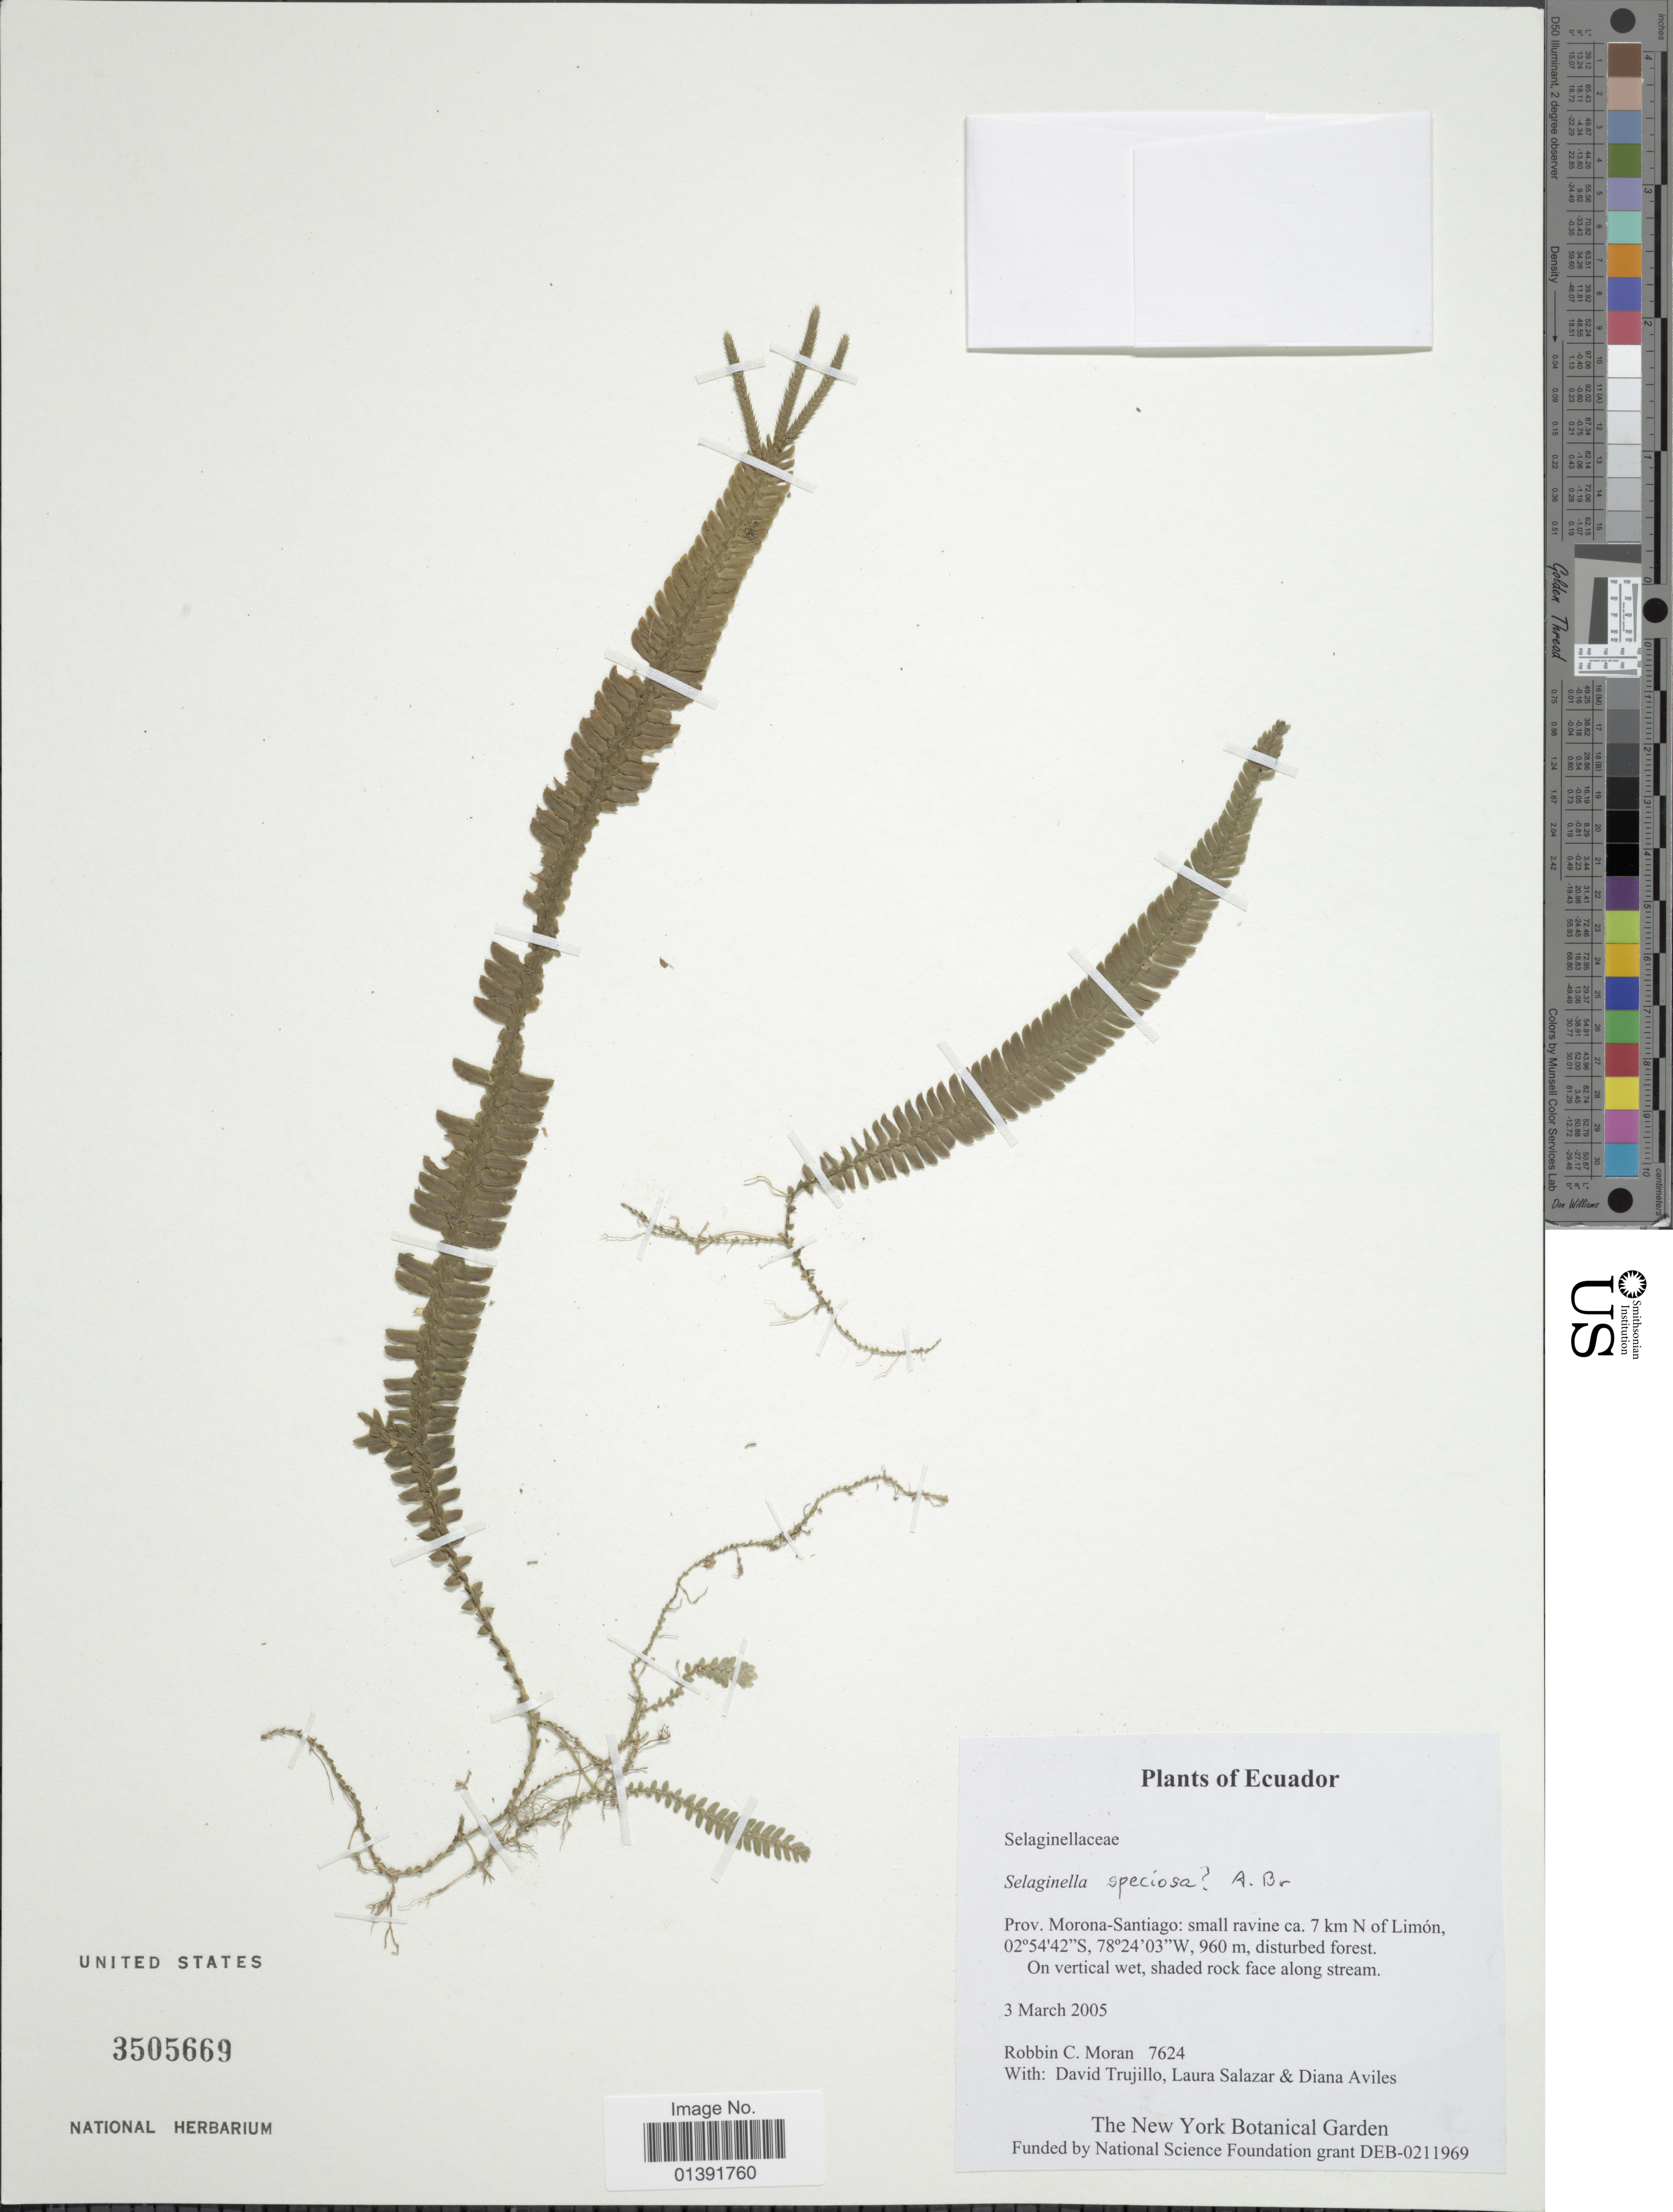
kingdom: Plantae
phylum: Tracheophyta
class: Lycopodiopsida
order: Selaginellales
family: Selaginellaceae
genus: Selaginella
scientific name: Selaginella speciosa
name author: A. Braun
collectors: R. C. Moran, D. Trujillo, L. Salazar & D. Aviles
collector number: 7624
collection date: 2005-03-03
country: Ecuador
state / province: Morona-Santiago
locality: Small ravine ca. 7 km N of Limon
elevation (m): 960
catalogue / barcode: US 3505669